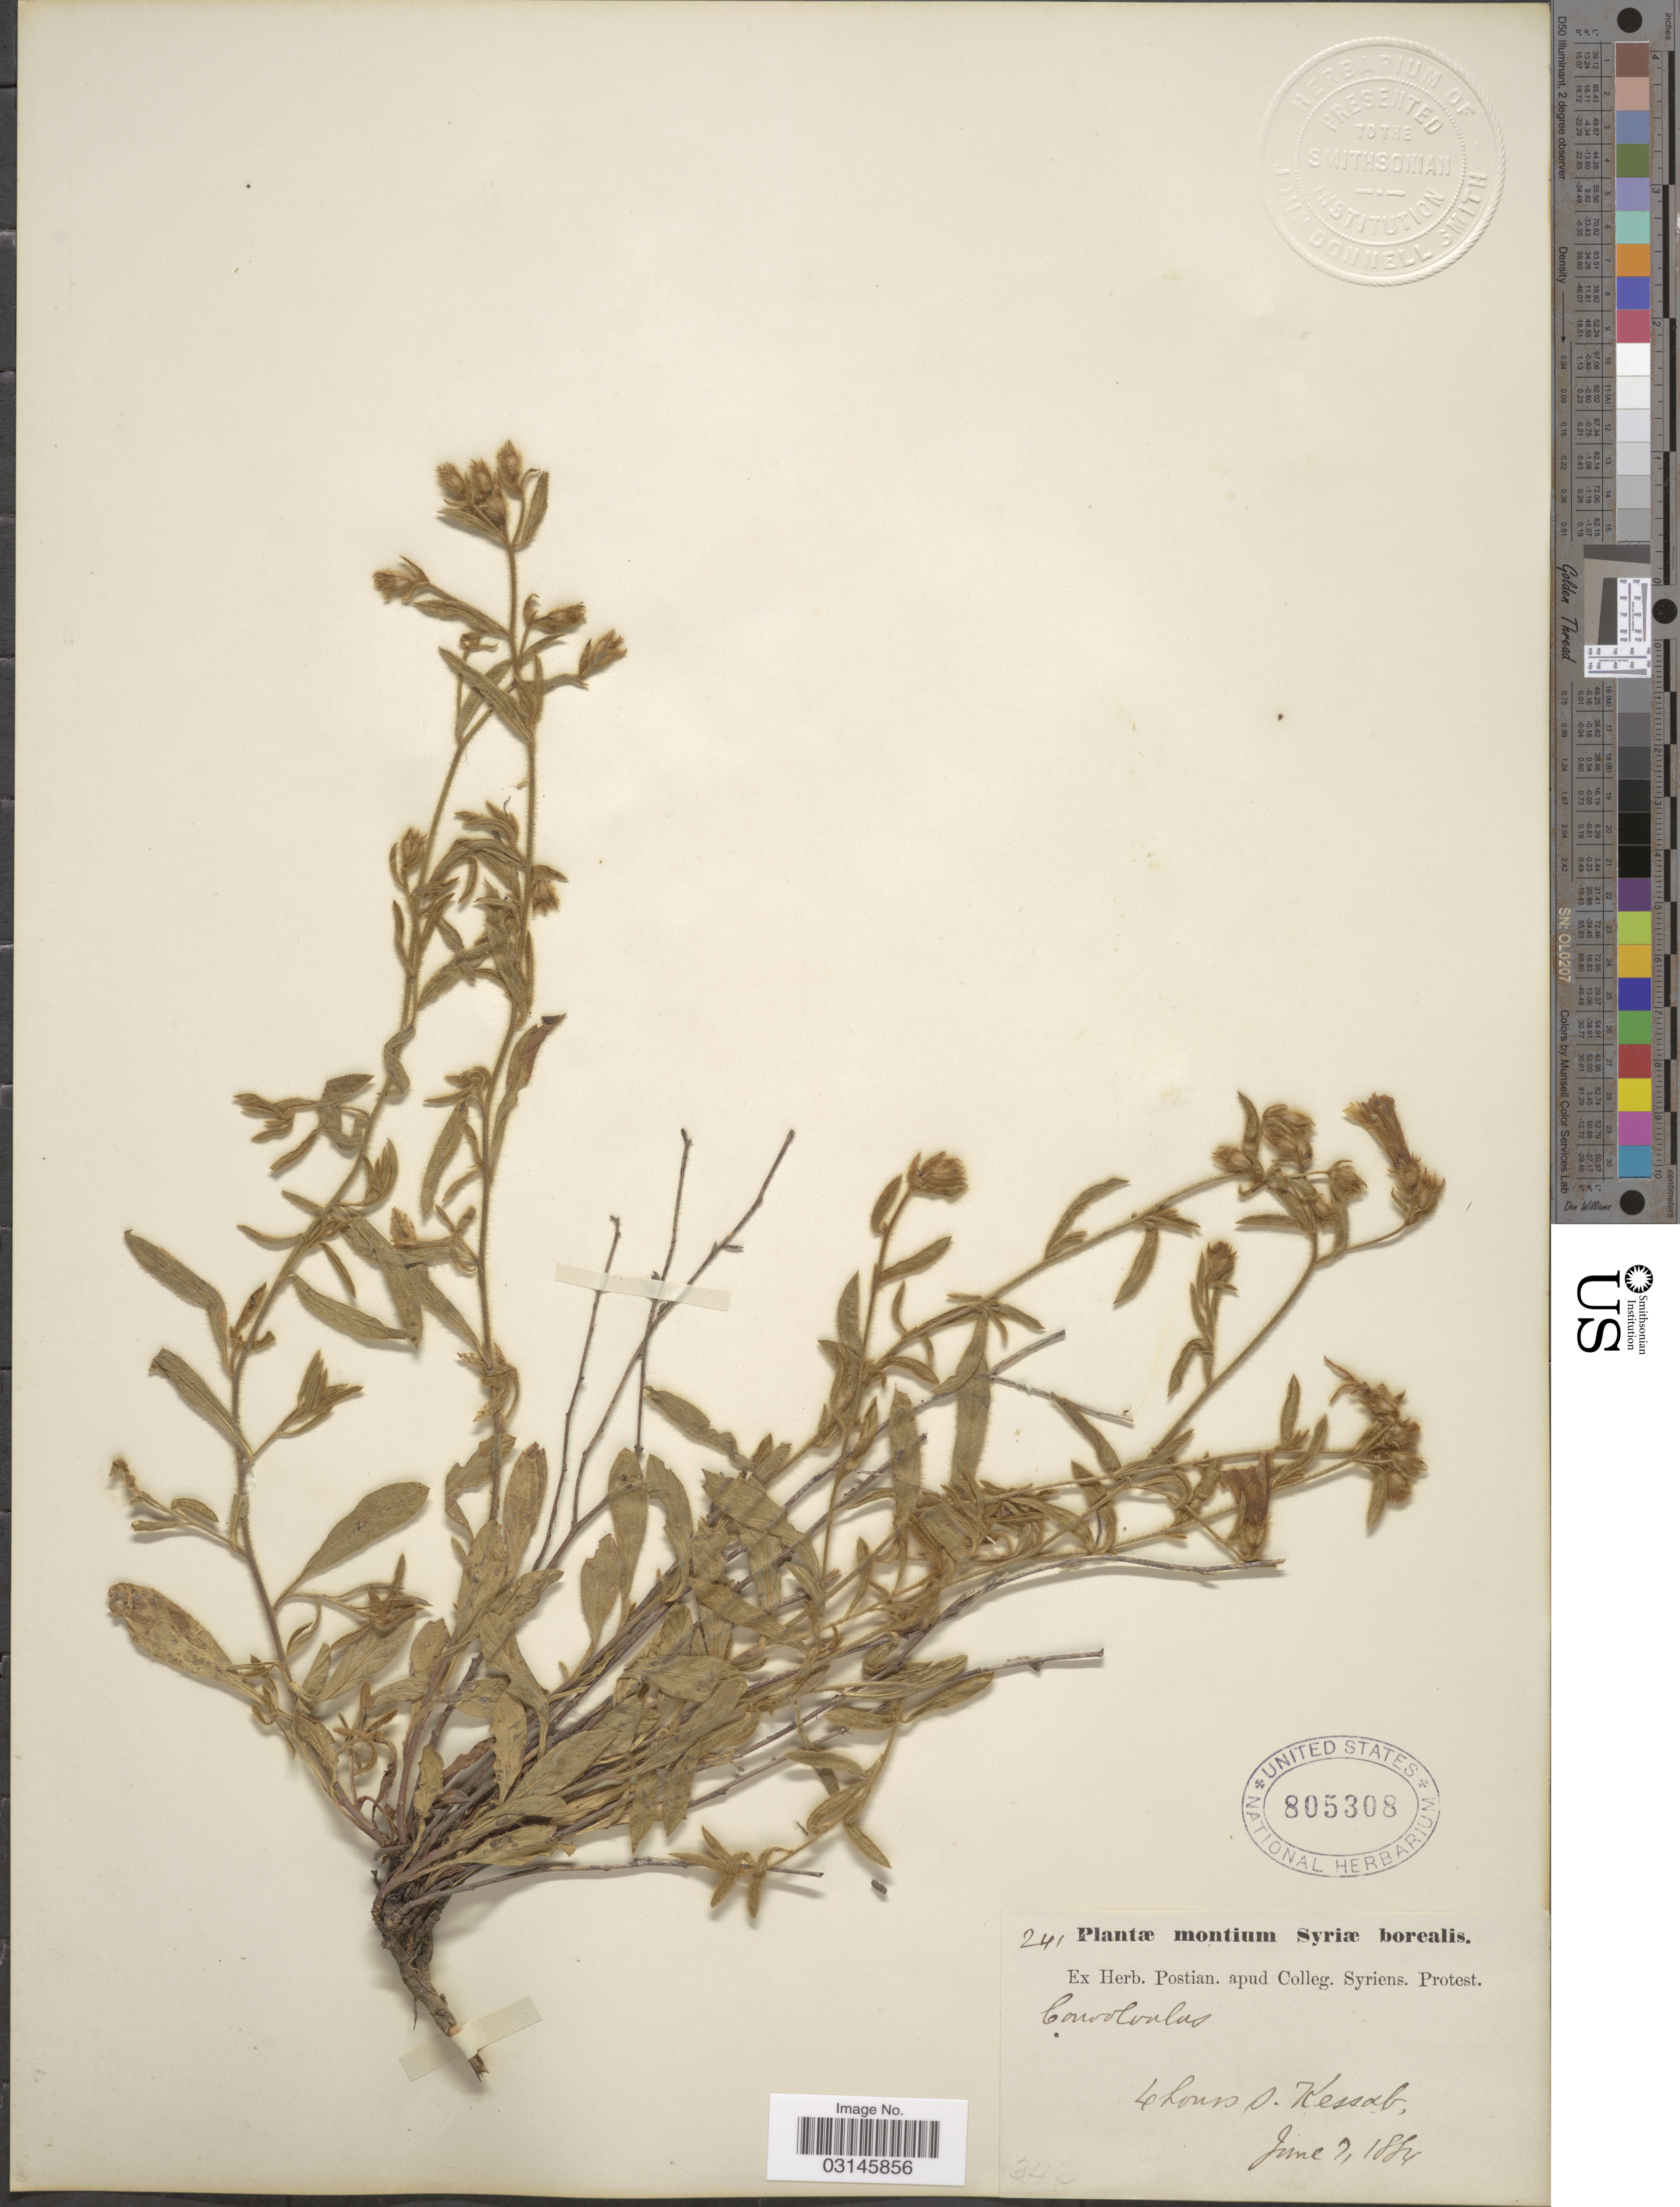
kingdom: Plantae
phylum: Tracheophyta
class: Magnoliopsida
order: Solanales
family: Convolvulaceae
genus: Convolvulus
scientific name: Convolvulus sp.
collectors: ex herb. Postian. apud Colleg. Syriens. Protest. USE "Fannie P. A. Shepard" (10308853) AS PRIMARY COLLECTOR INSTEAD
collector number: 241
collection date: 1884-06-07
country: Syria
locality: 4 kms O [interpreted]. Kessab.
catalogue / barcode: US 805308